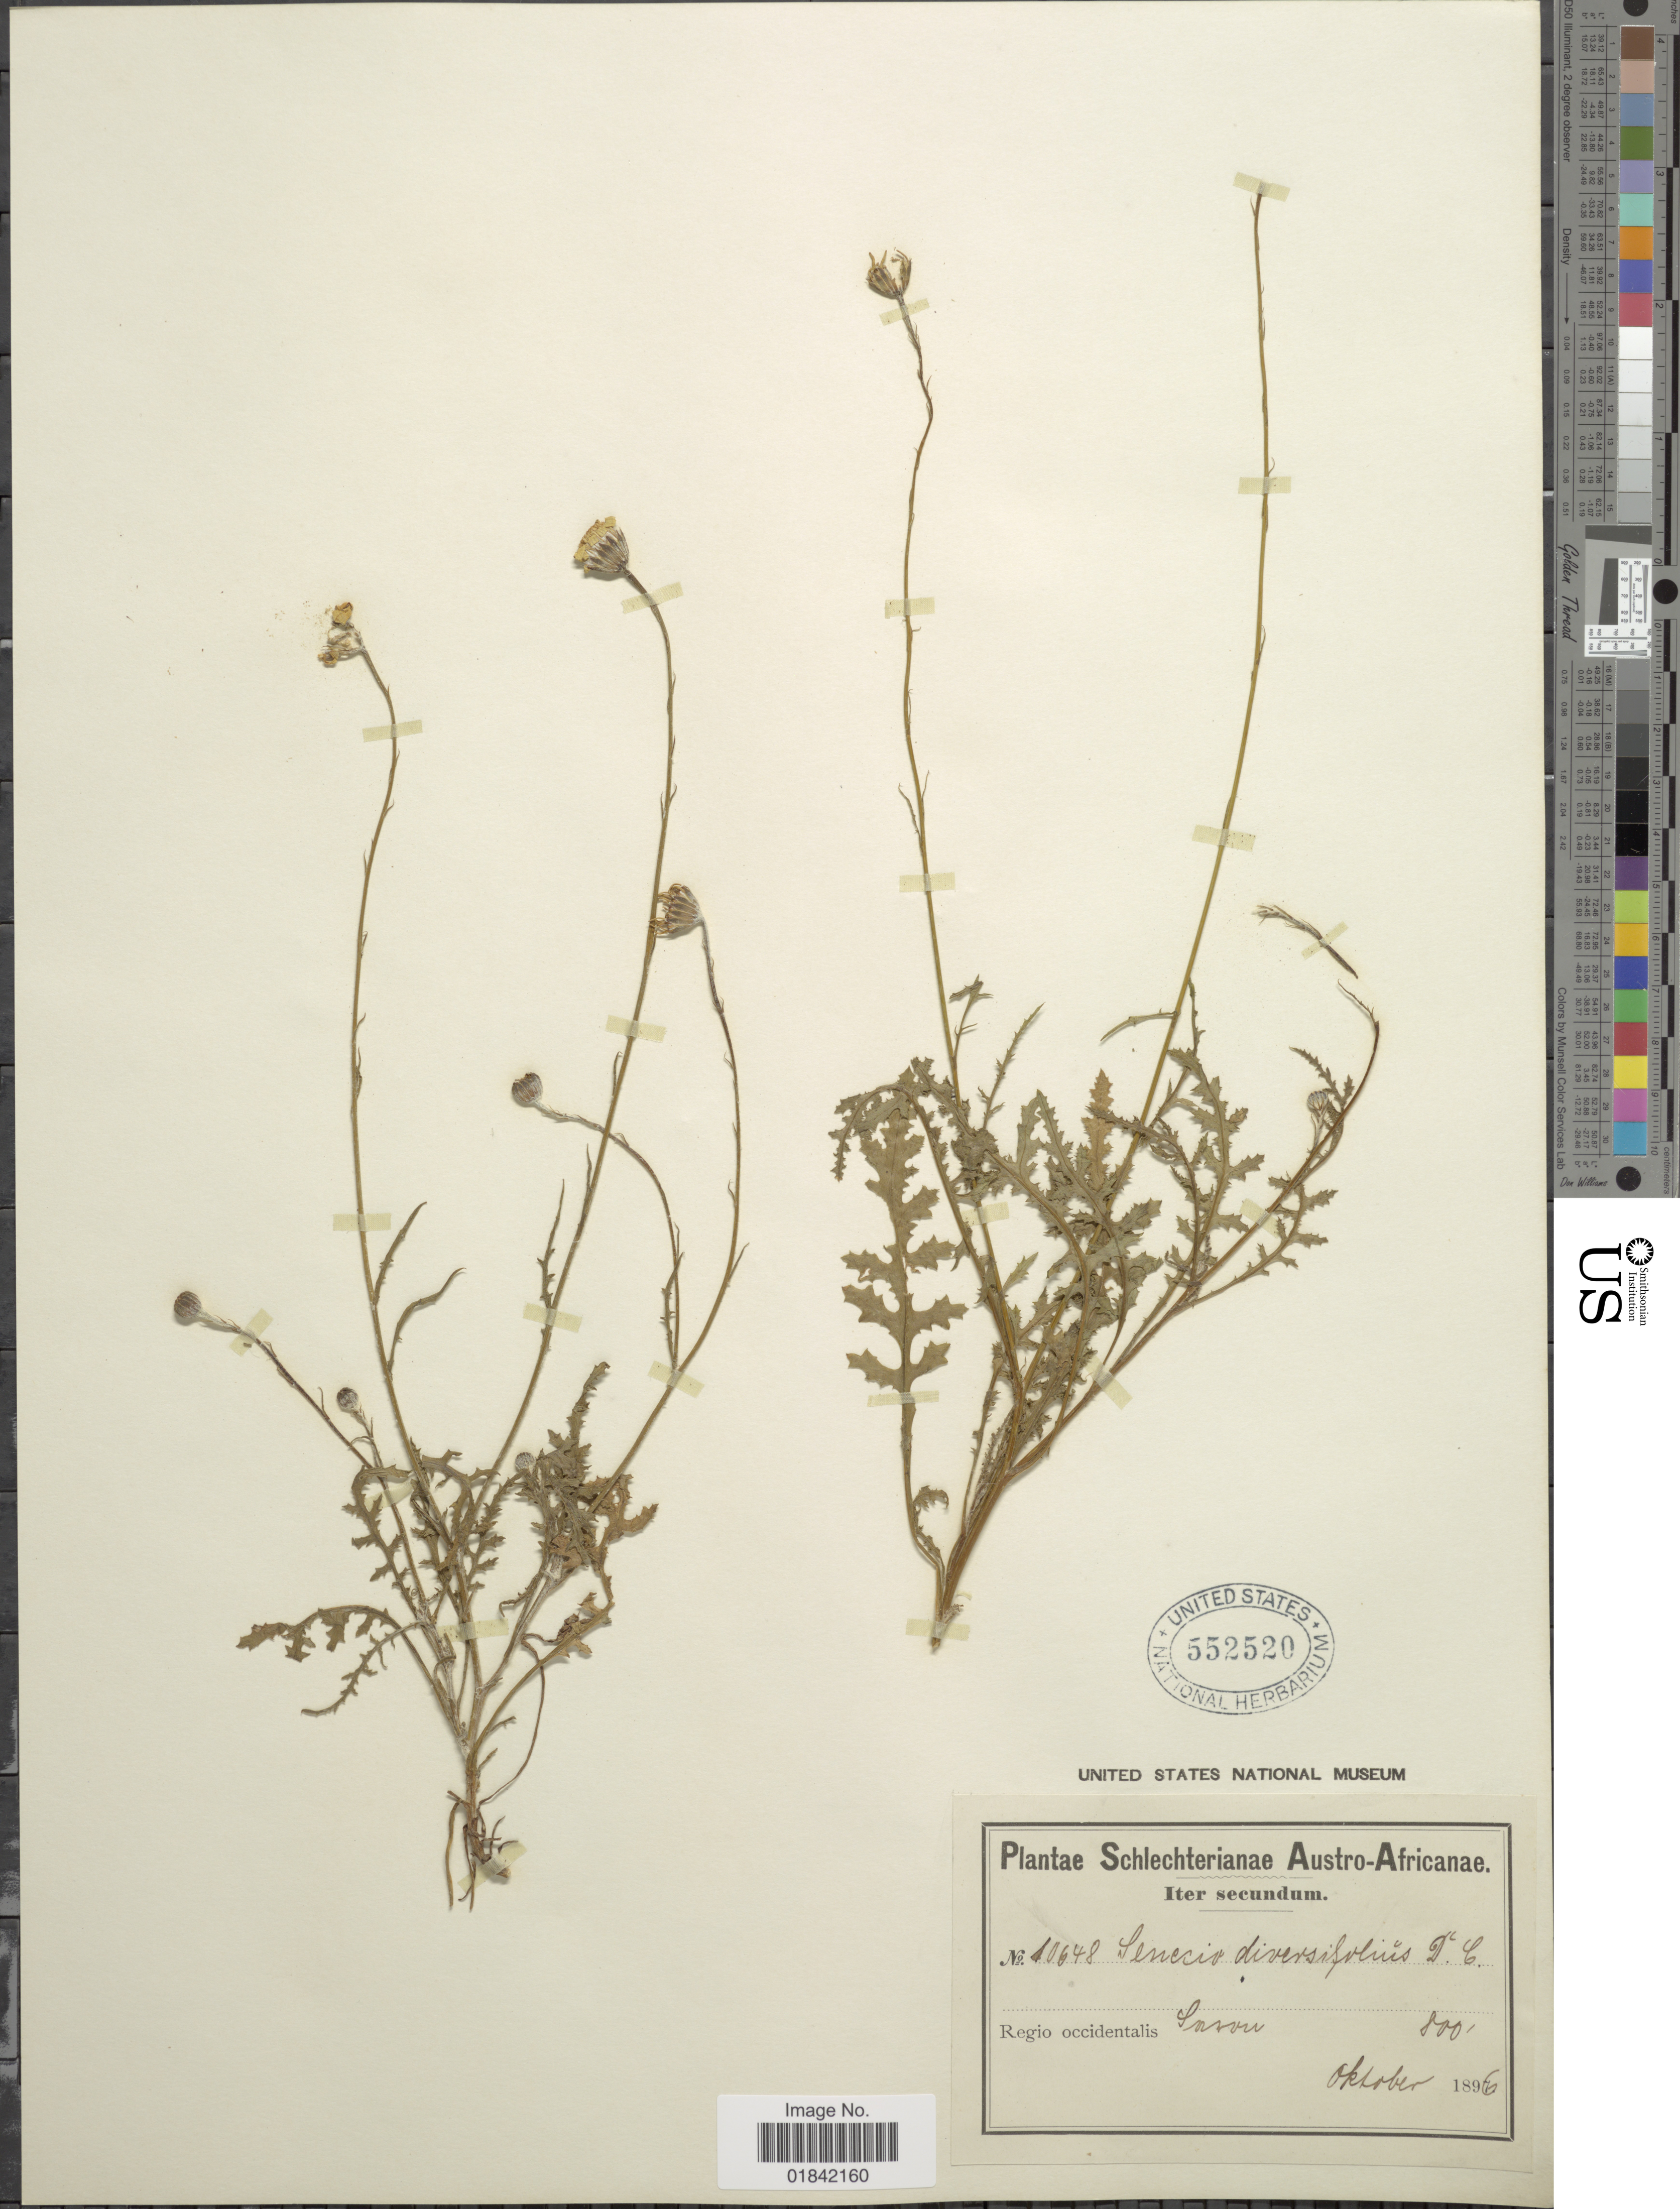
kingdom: Plantae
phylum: Tracheophyta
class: Magnoliopsida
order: Asterales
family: Asteraceae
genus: Senecio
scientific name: Senecio diversifolius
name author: Dumort.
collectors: F. R. R. Schlechter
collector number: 40648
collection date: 1896-10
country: South Africa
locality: Austro-Africanae, Regio occidentalis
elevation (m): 244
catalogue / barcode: US 552520